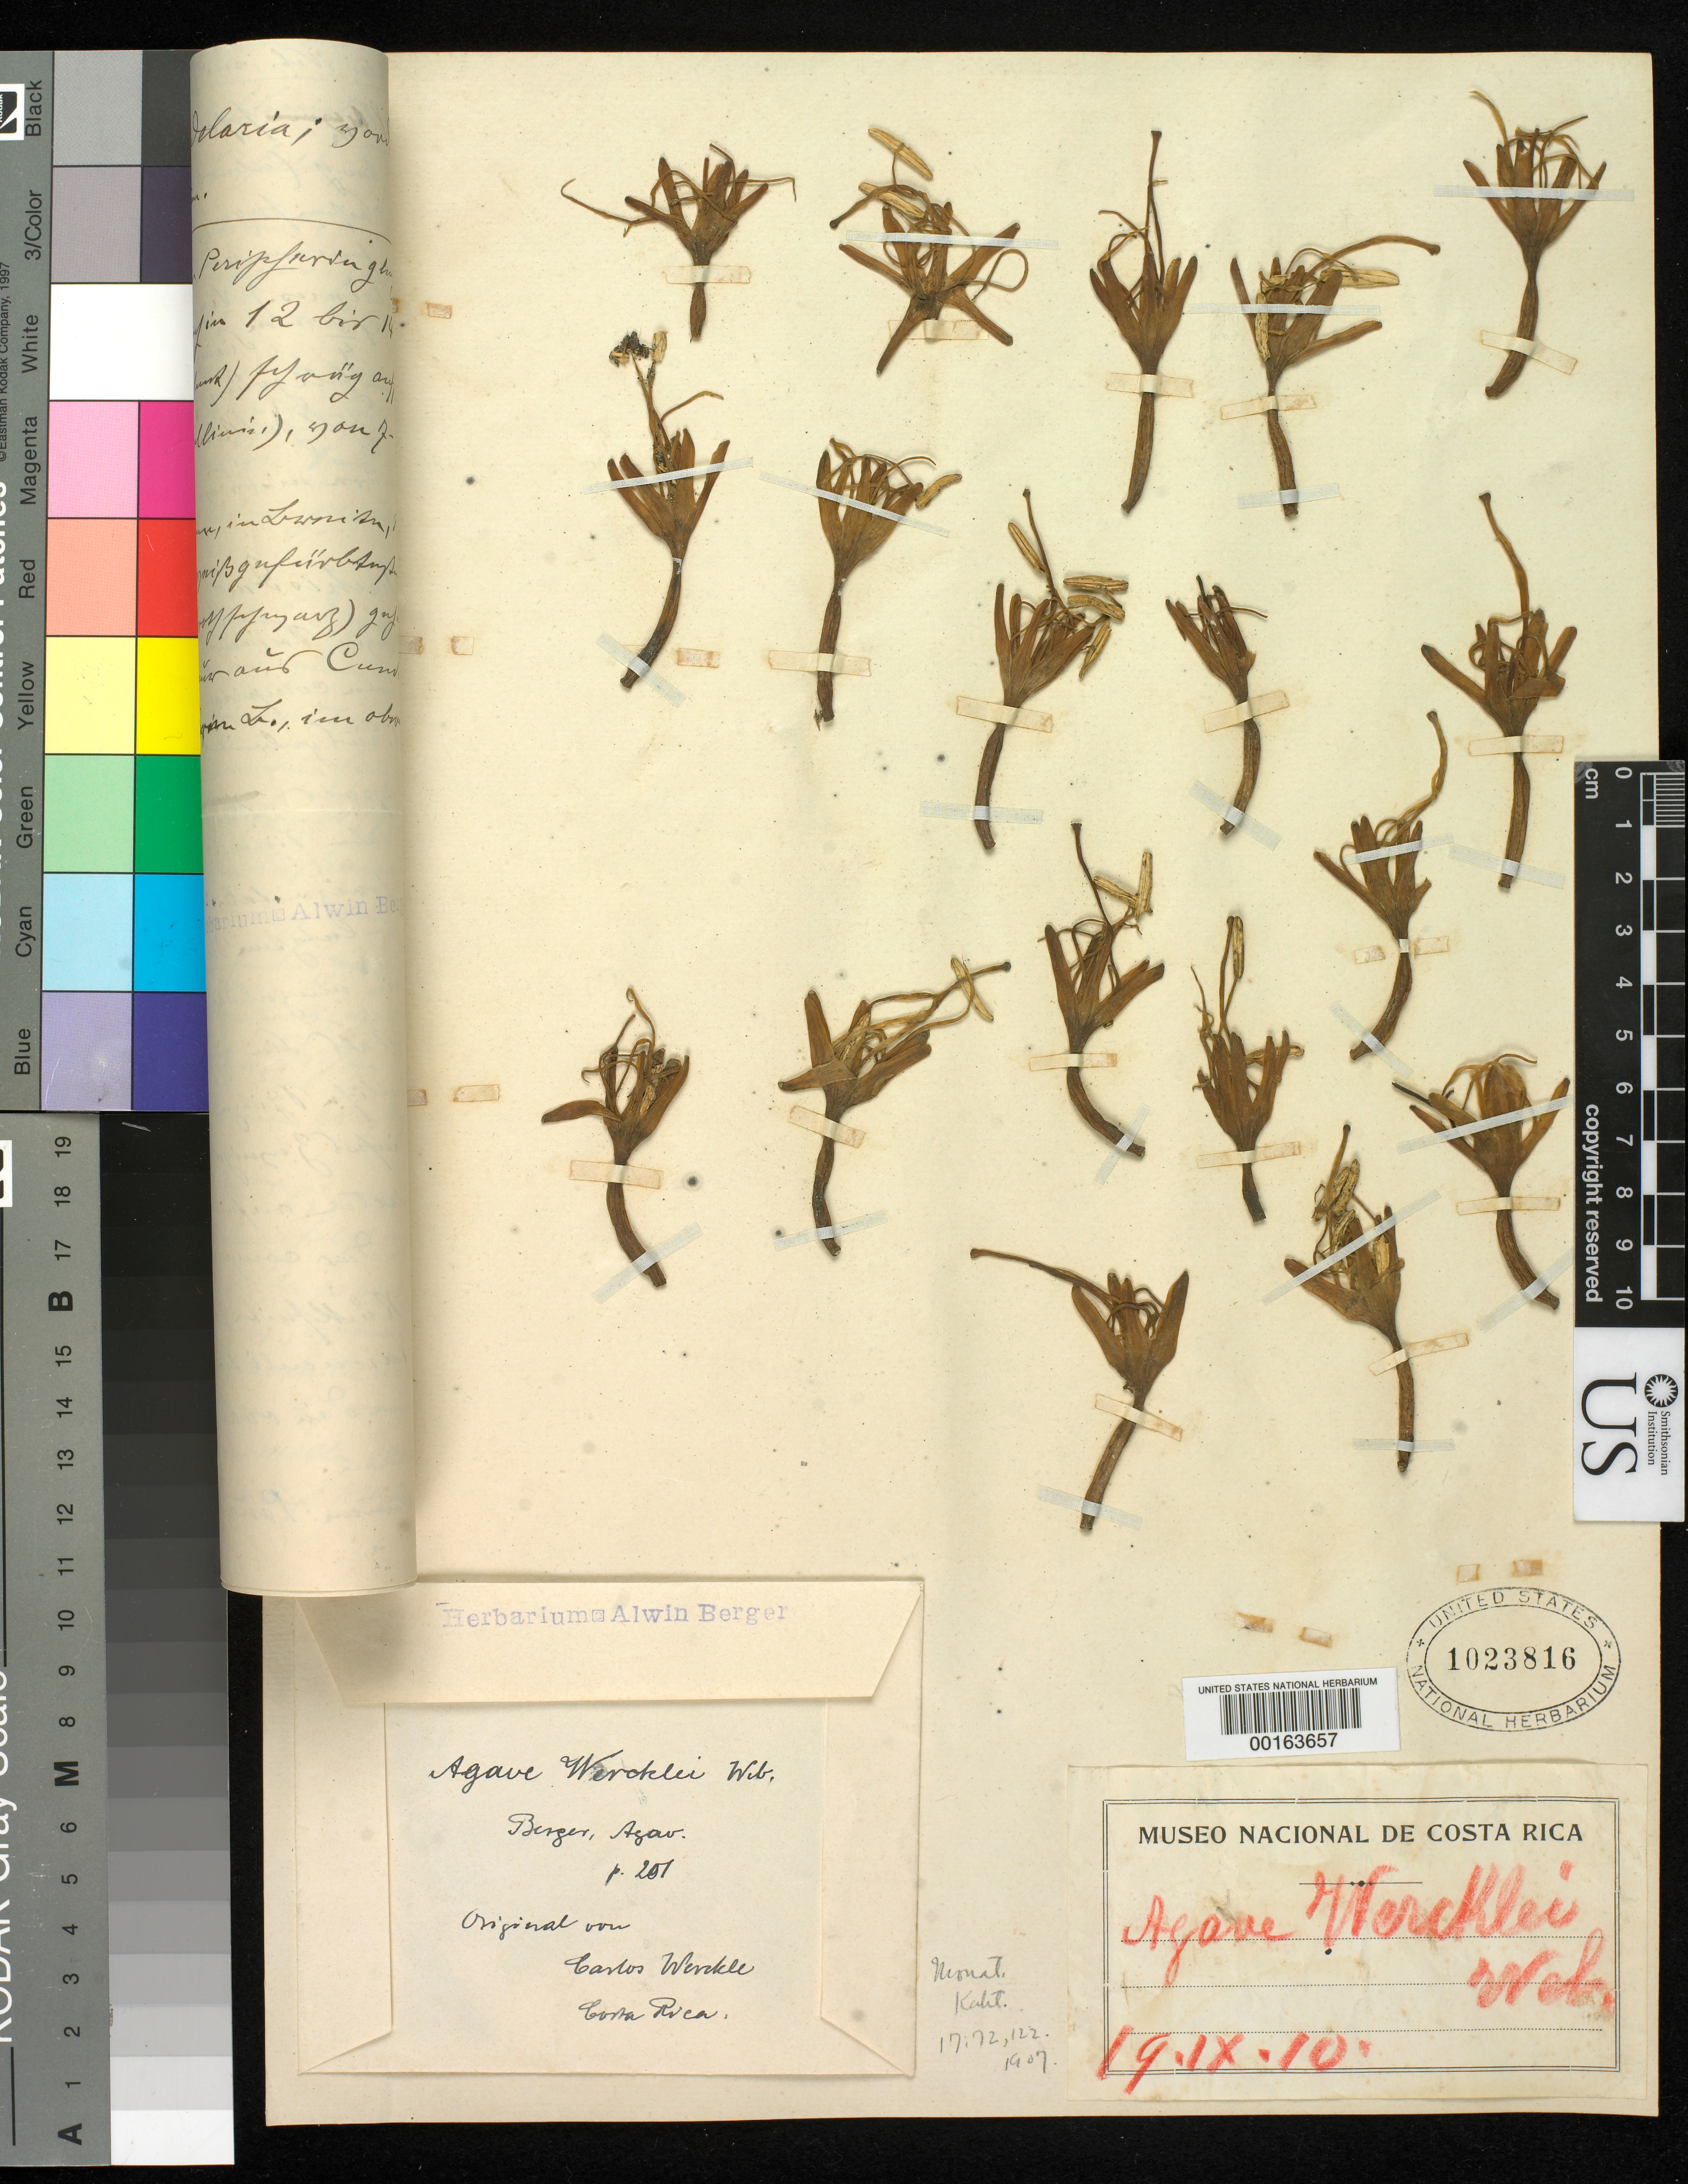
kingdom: Plantae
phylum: Tracheophyta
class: Liliopsida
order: Asparagales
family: Asparagaceae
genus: Agave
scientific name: Agave wercklei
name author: F.A.C. Weber ex Wercklé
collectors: ex herb. A. Berger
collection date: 1909-06-02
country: Mexico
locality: Cultivated at La Mortola, Italy.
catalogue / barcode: US 1023816